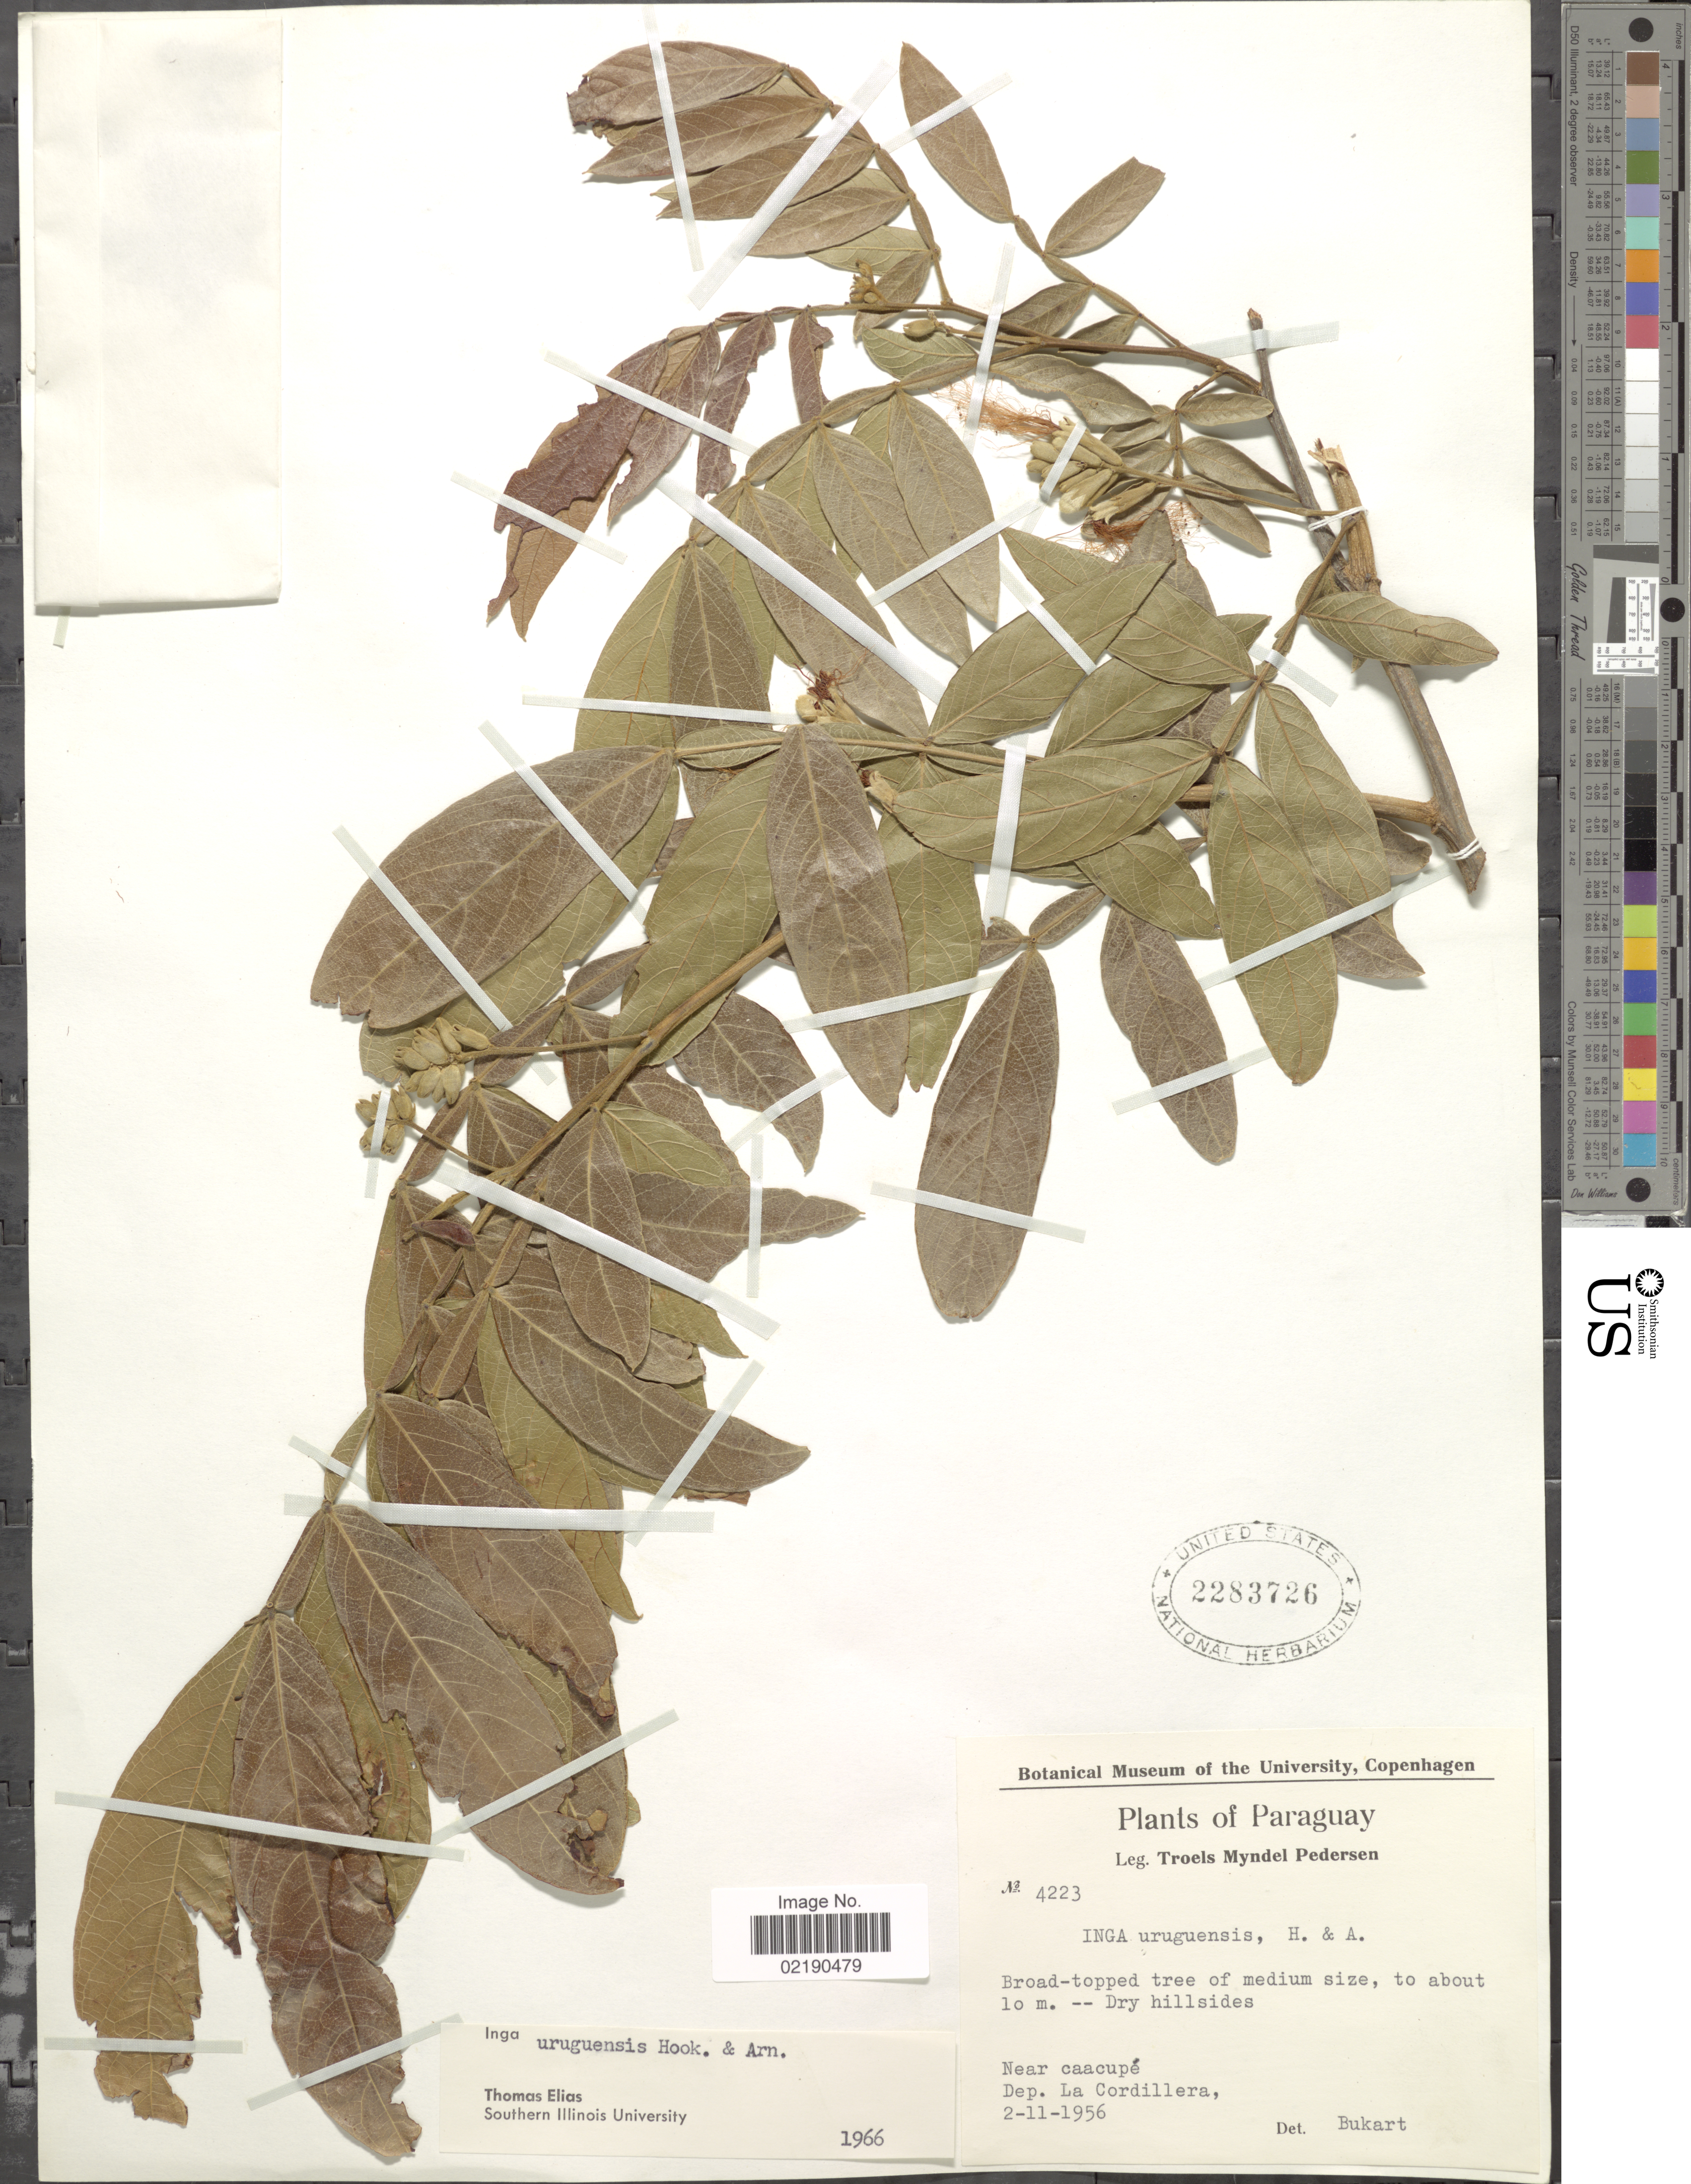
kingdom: Plantae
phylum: Tracheophyta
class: Magnoliopsida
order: Fabales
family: Fabaceae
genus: Inga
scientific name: Inga vera subsp. affinis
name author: (DC.) T.D. Penn.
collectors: T. Pederson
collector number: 4423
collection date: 1956-11-02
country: Paraguay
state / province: Cordillera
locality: Near caacupe. Dep La Cordillera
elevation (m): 10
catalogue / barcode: US 2283726